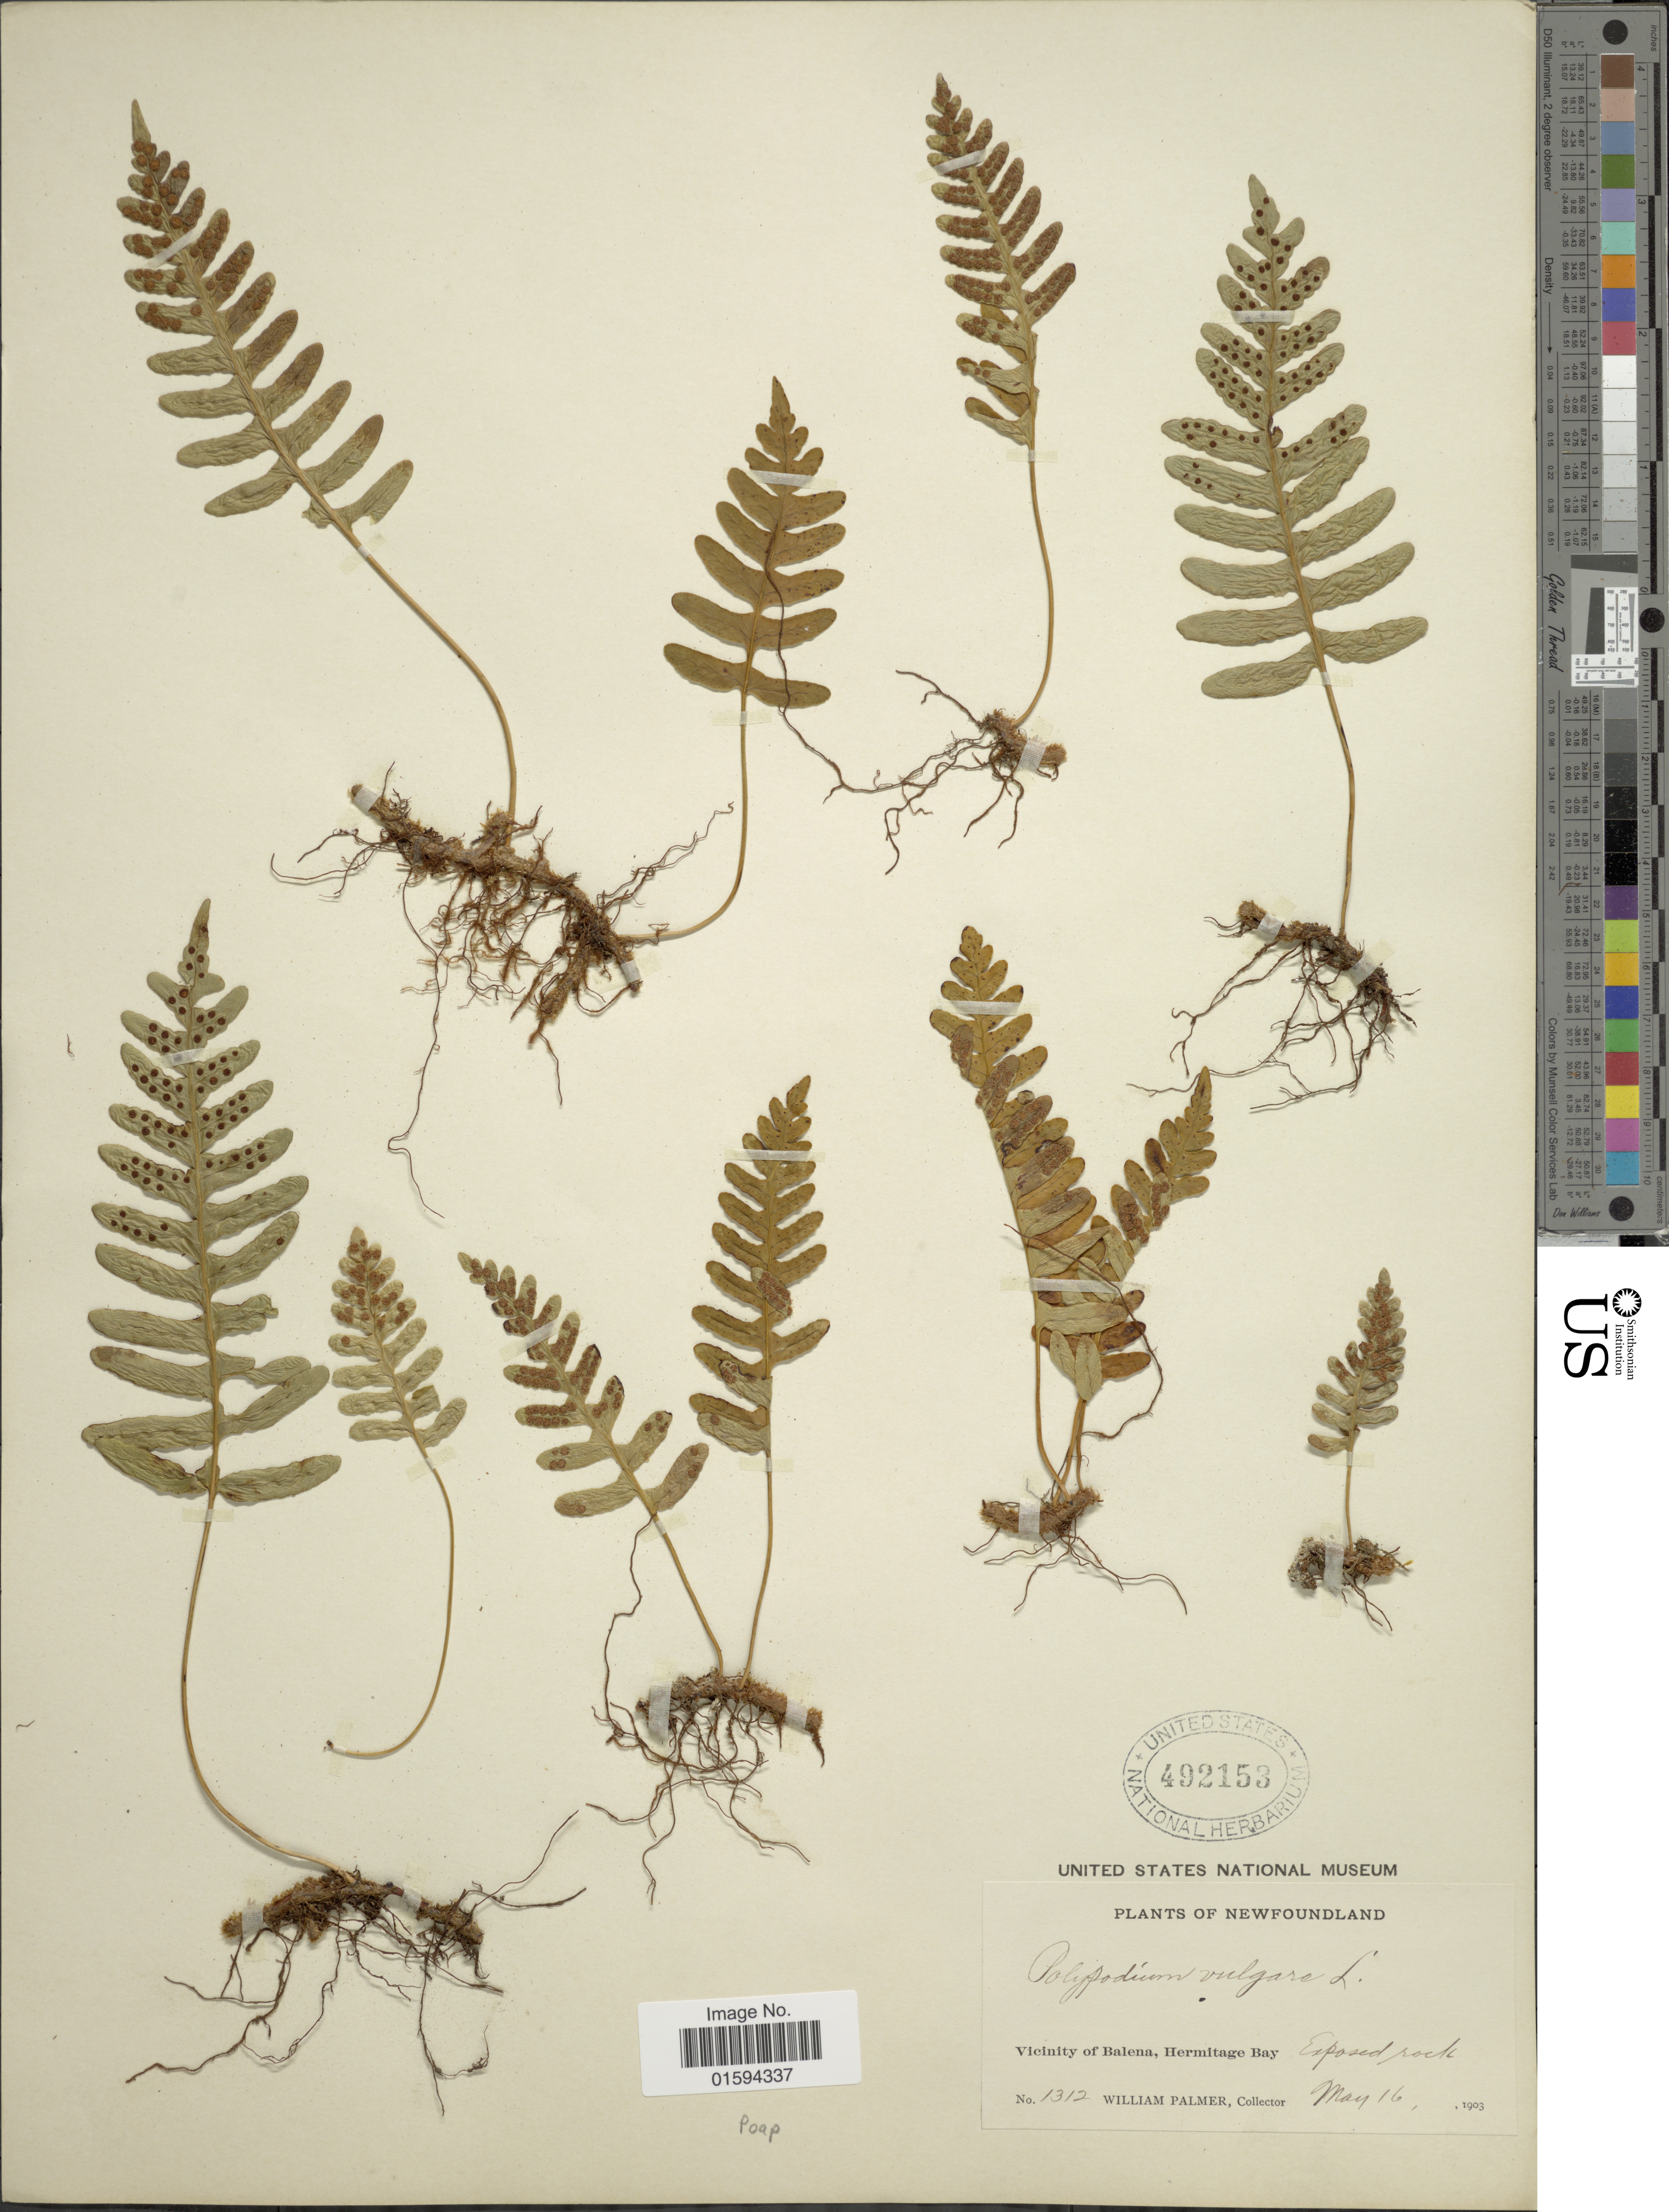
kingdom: Plantae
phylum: Tracheophyta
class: Polypodiopsida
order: Polypodiales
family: Polypodiaceae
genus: Polypodium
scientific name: Polypodium appalachianum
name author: Haufler & Windham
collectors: W. Palmer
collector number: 1312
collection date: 1903-05-16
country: Canada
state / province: Newfoundland and Labrador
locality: Vicinity of Balena, Hermitage Bay.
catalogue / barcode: US 492153